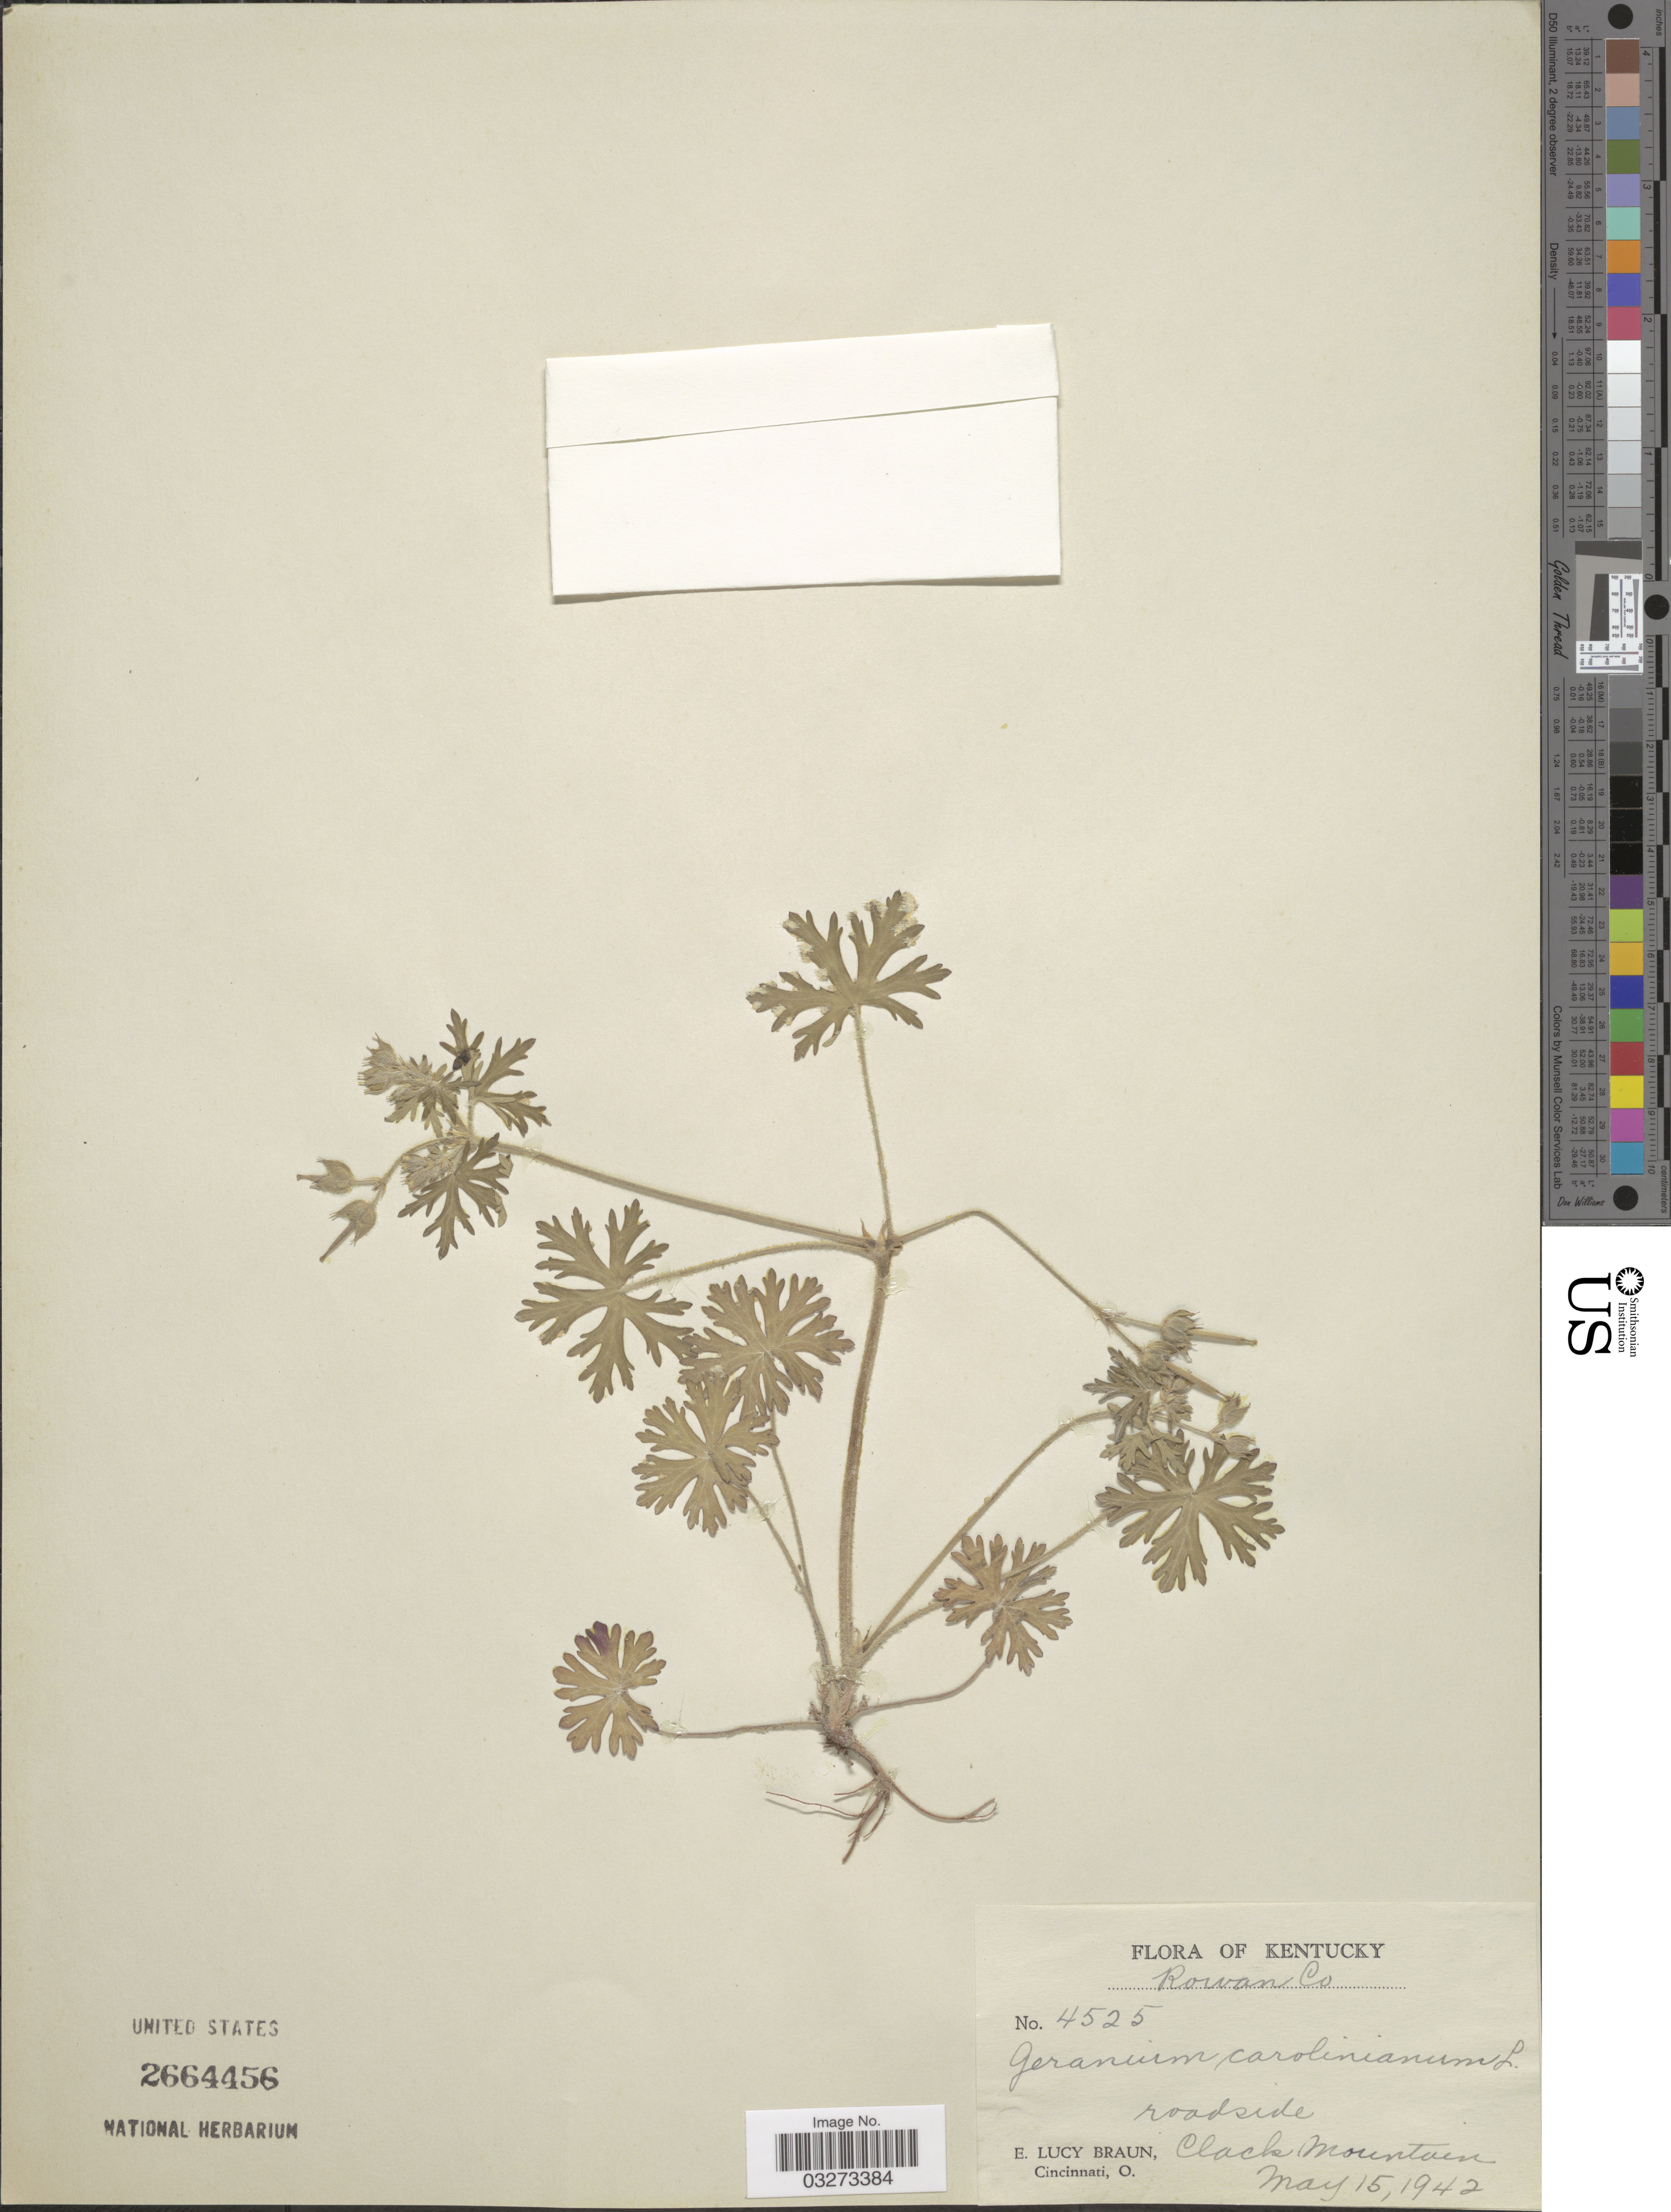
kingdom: Plantae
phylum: Tracheophyta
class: Magnoliopsida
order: Geraniales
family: Geraniaceae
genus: Geranium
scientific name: Geranium carolinianum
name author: L.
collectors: E. L. Braun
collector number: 4525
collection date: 1942-05-15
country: United States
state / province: Kentucky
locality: Rowan Co. Clock Mountain.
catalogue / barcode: US 2664456